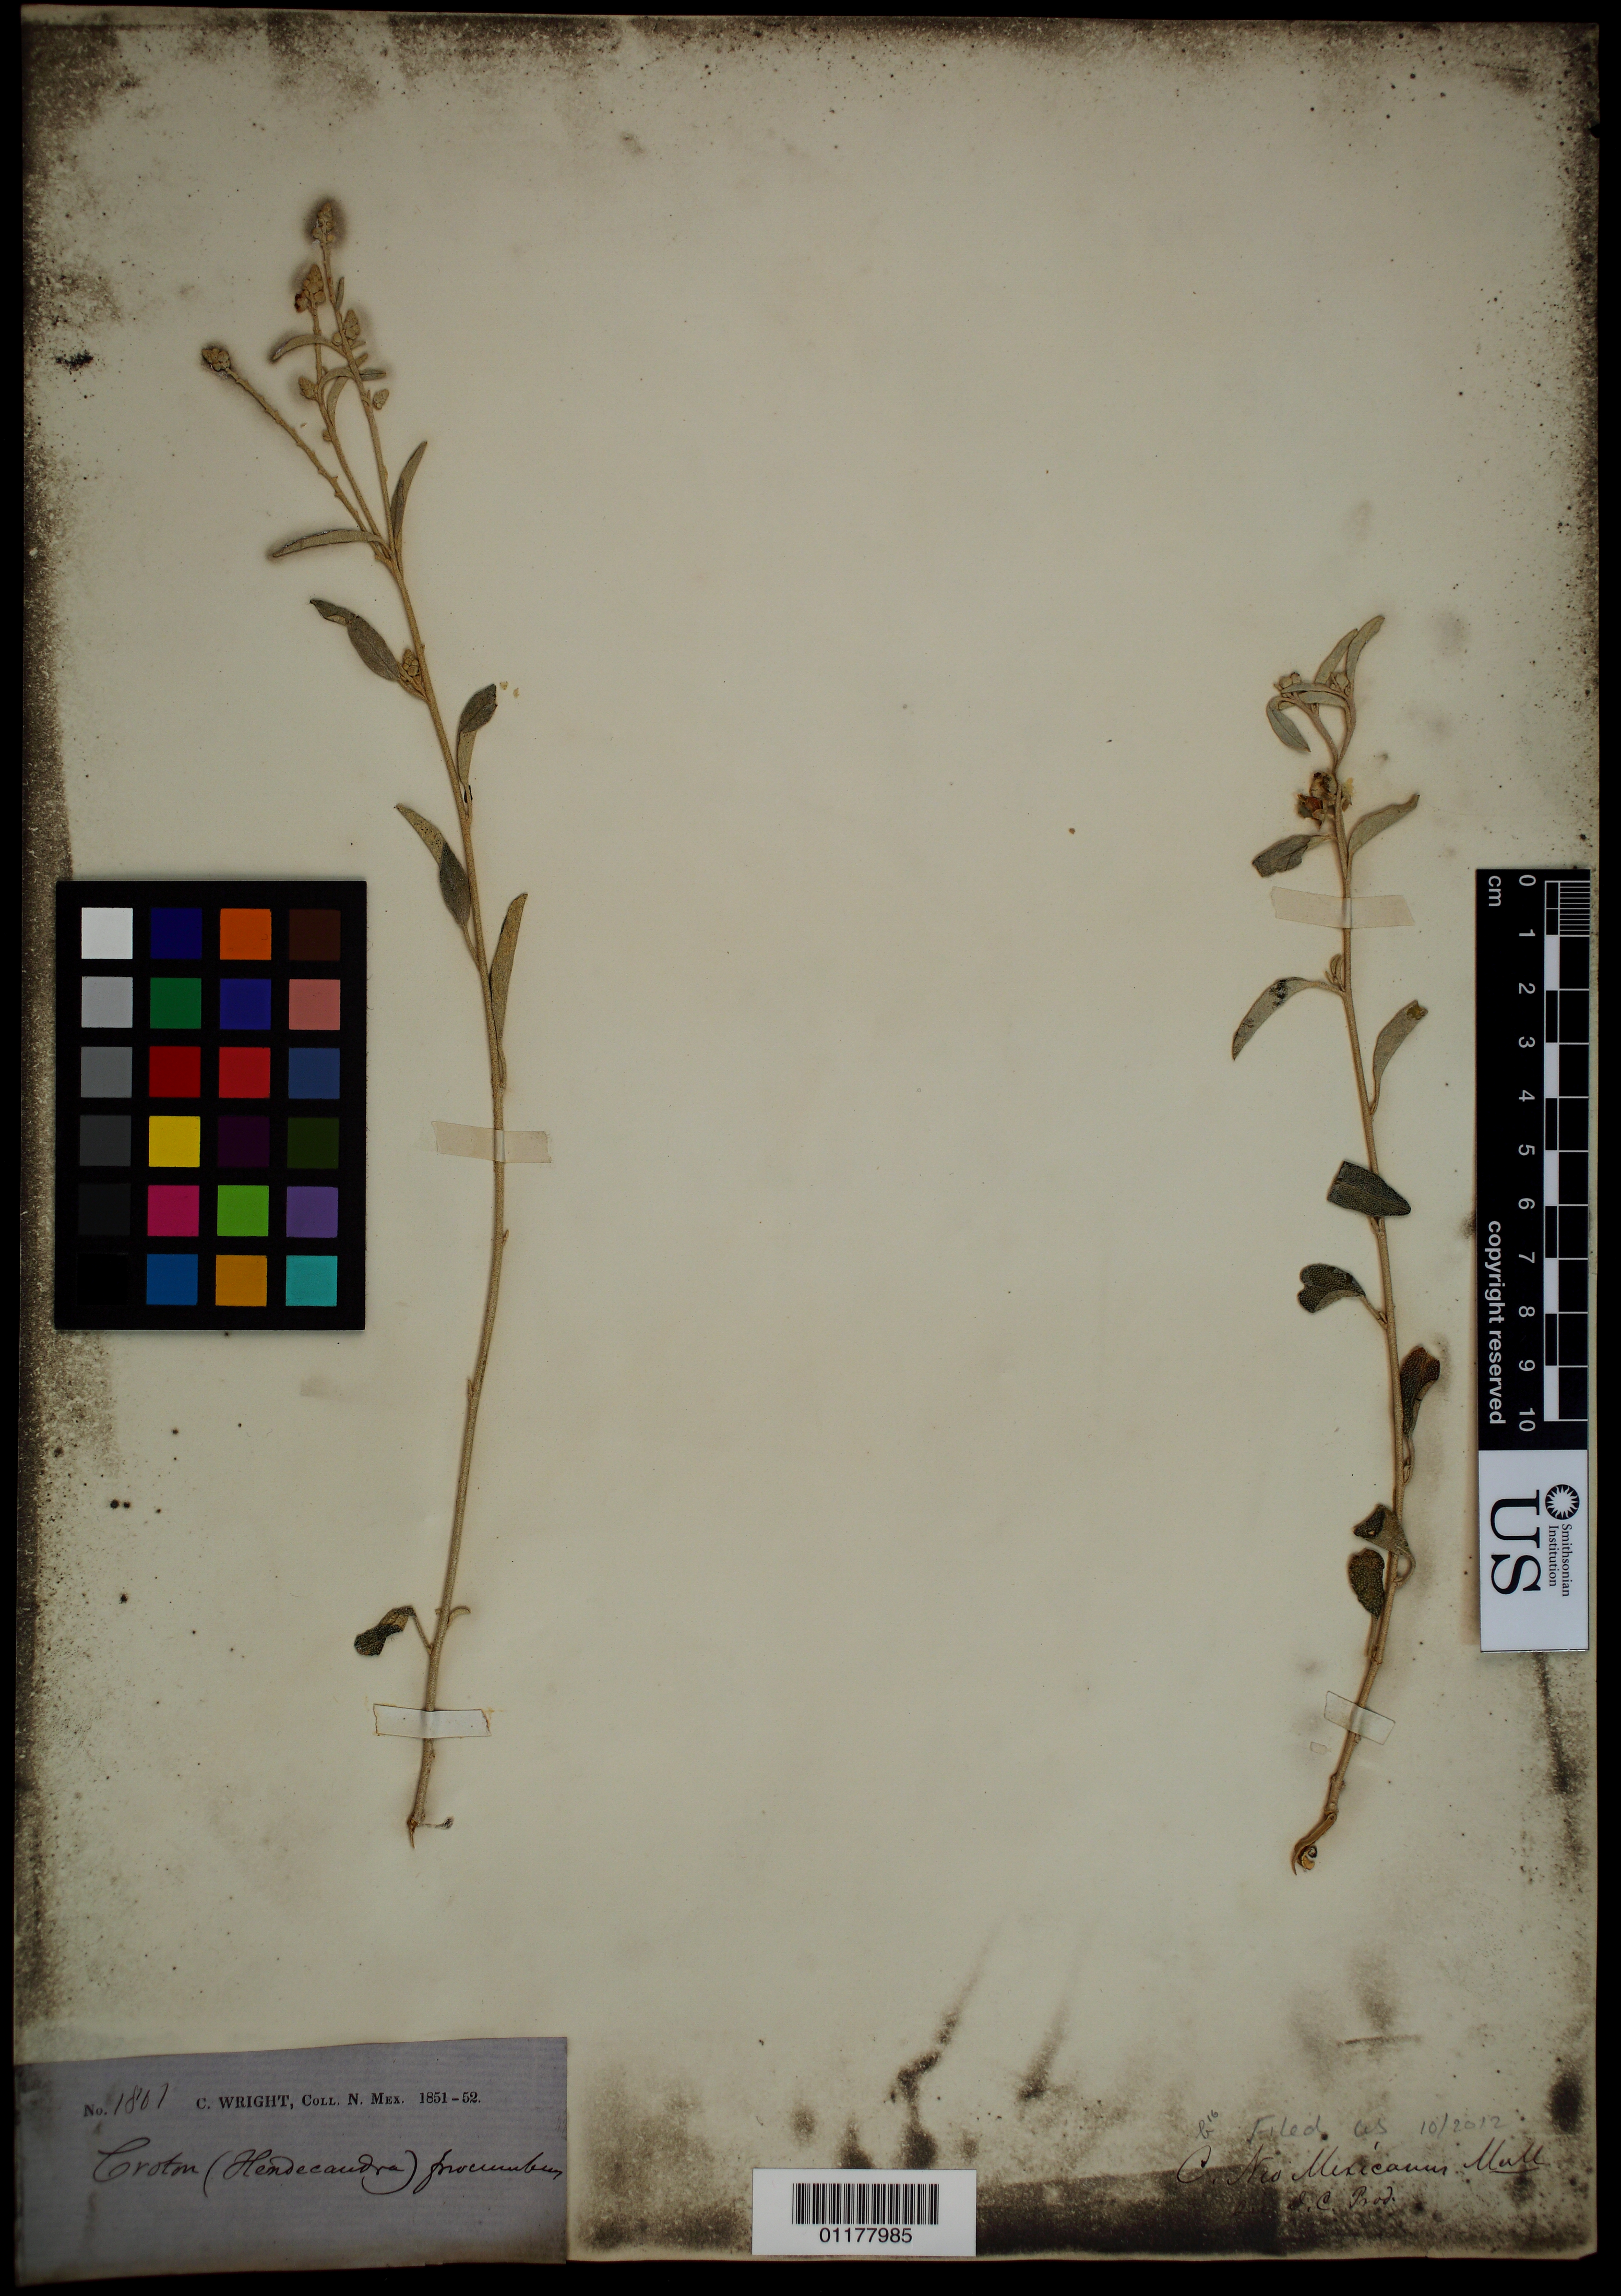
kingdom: Plantae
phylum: Tracheophyta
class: Magnoliopsida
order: Malpighiales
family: Euphorbiaceae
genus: Croton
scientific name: Croton procumbens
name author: C. Wright ex Griseb.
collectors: C. Wright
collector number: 1807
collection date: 1851/1852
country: United States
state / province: New Mexico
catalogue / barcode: US 1